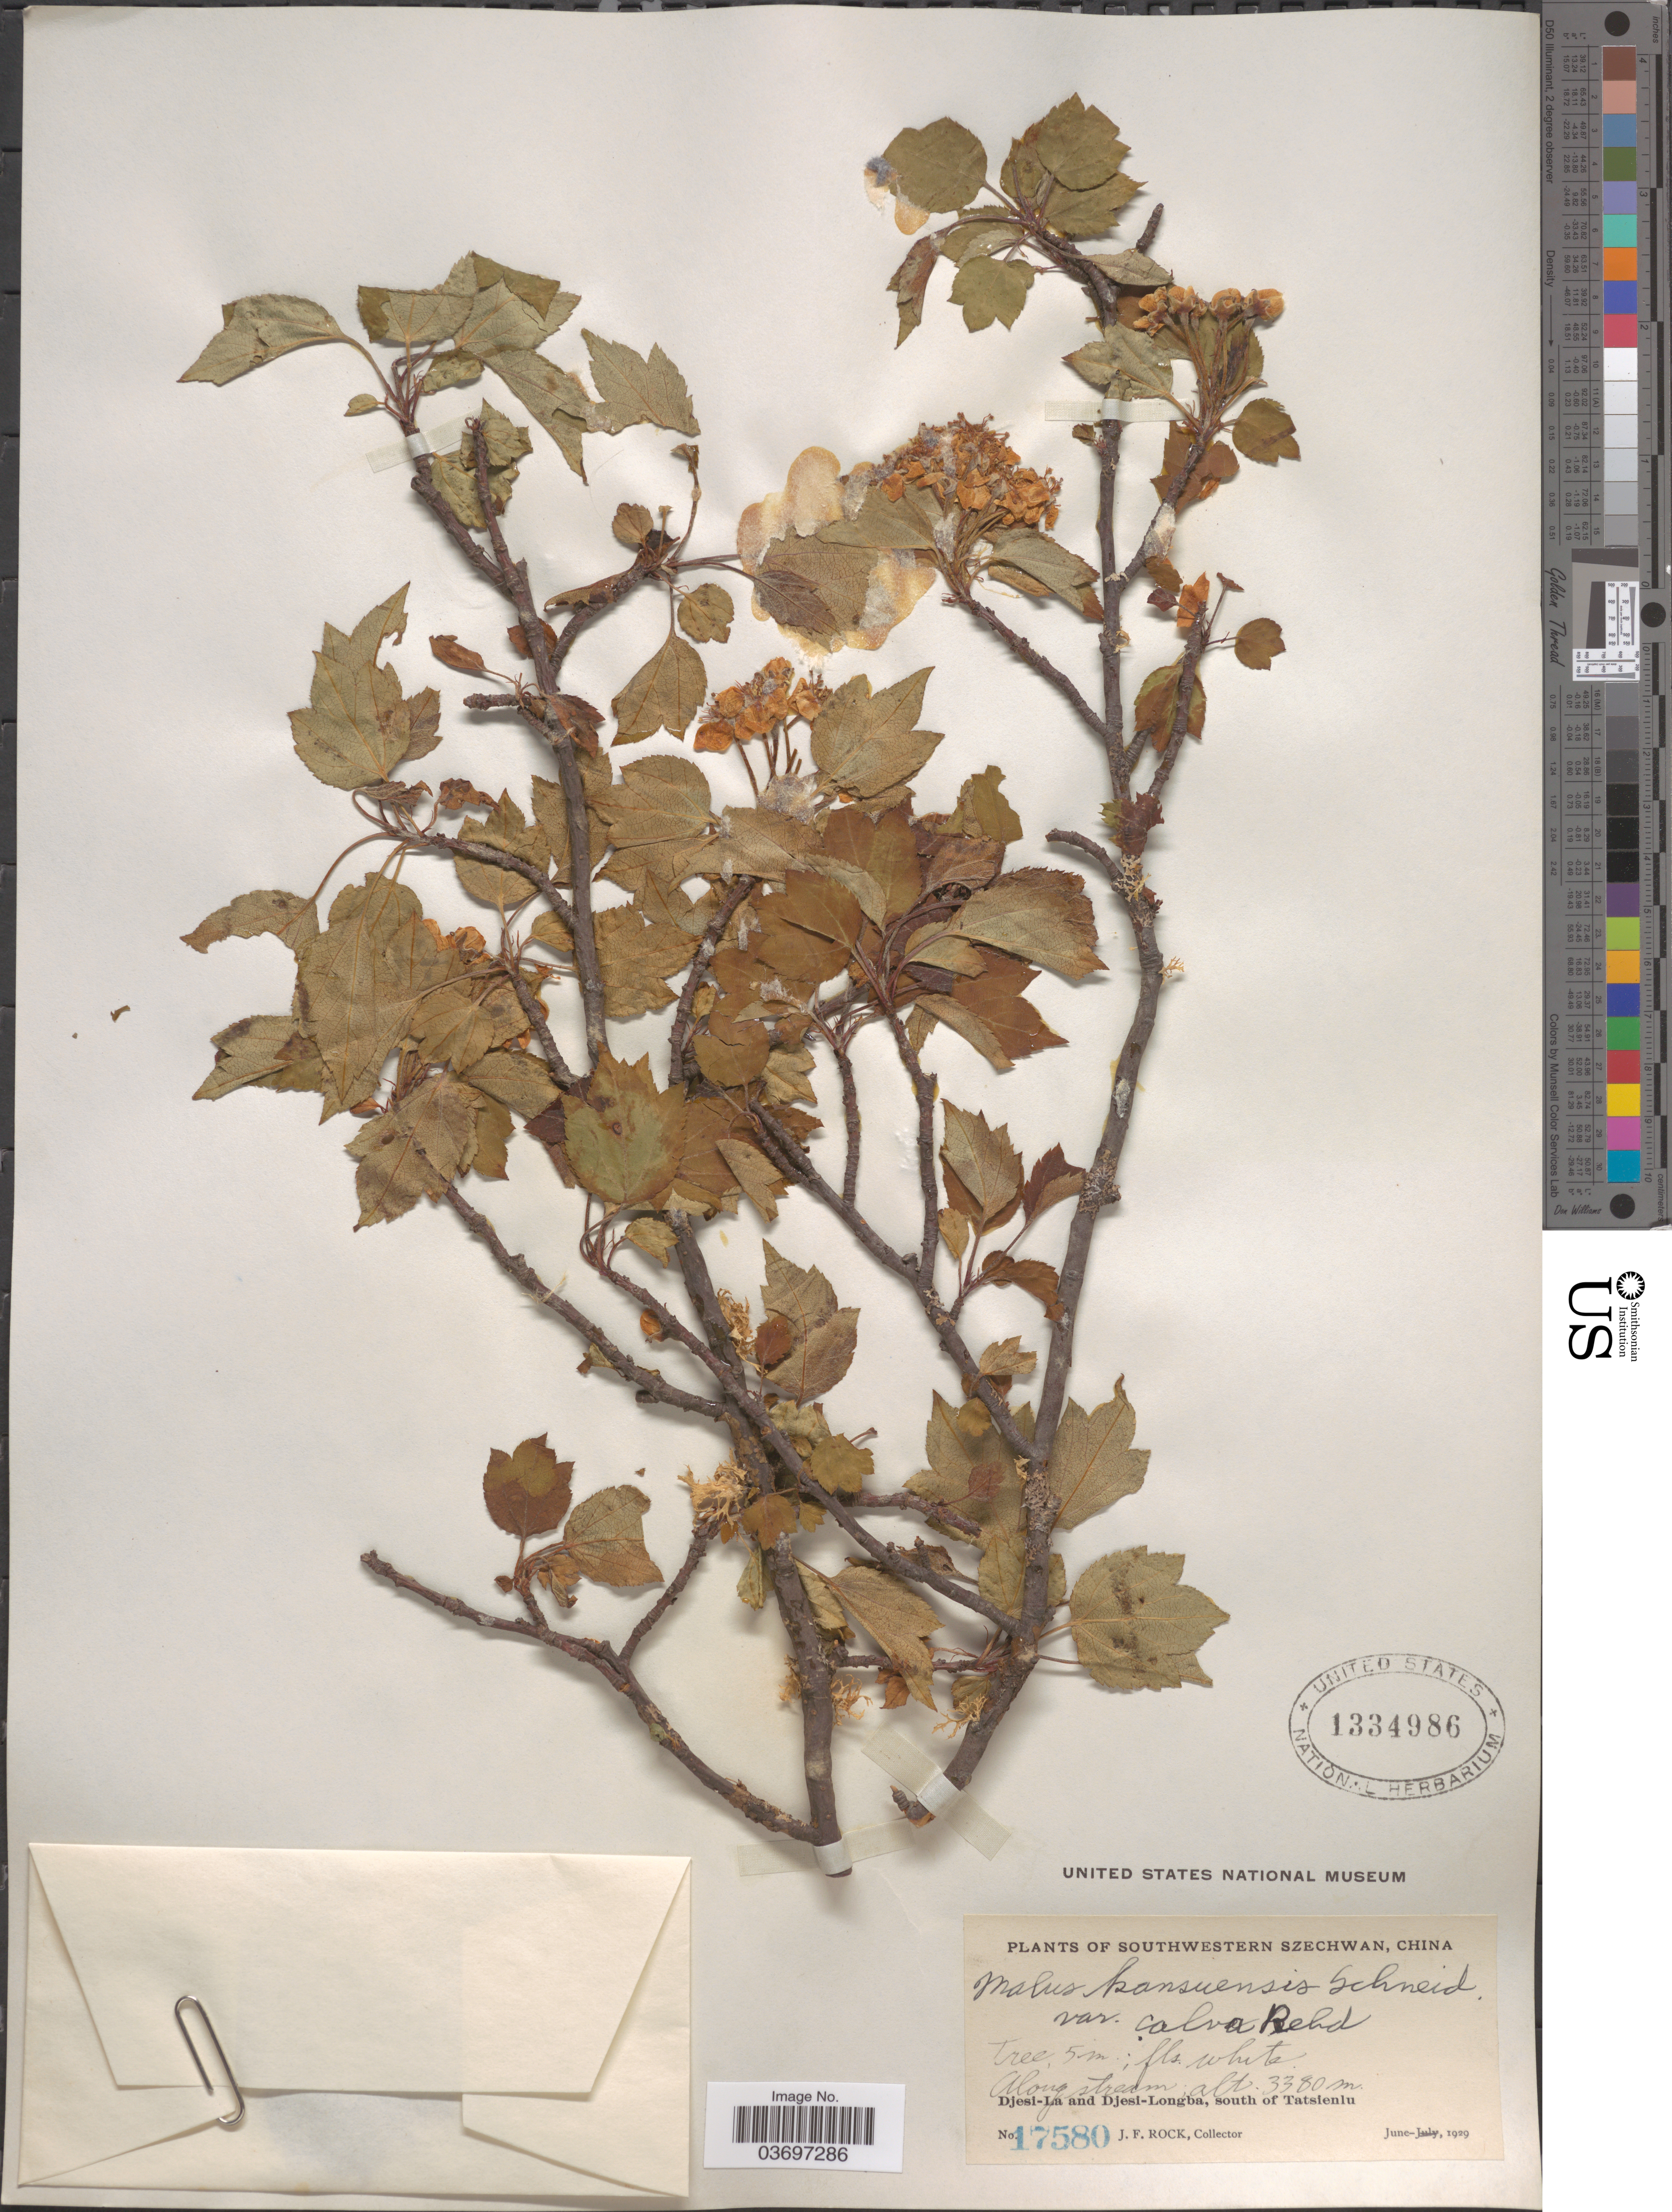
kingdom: Plantae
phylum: Tracheophyta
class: Magnoliopsida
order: Rosales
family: Rosaceae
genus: Malus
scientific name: Malus kansuensis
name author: (Batalin) C.K. Schneid.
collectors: J. Rock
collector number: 17580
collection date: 1929-06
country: China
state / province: Sichuan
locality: Southwestern Szechwan. Djesi-La and Djesi-Longba, south of Tatsienlu.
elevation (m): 3380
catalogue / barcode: US 1334986